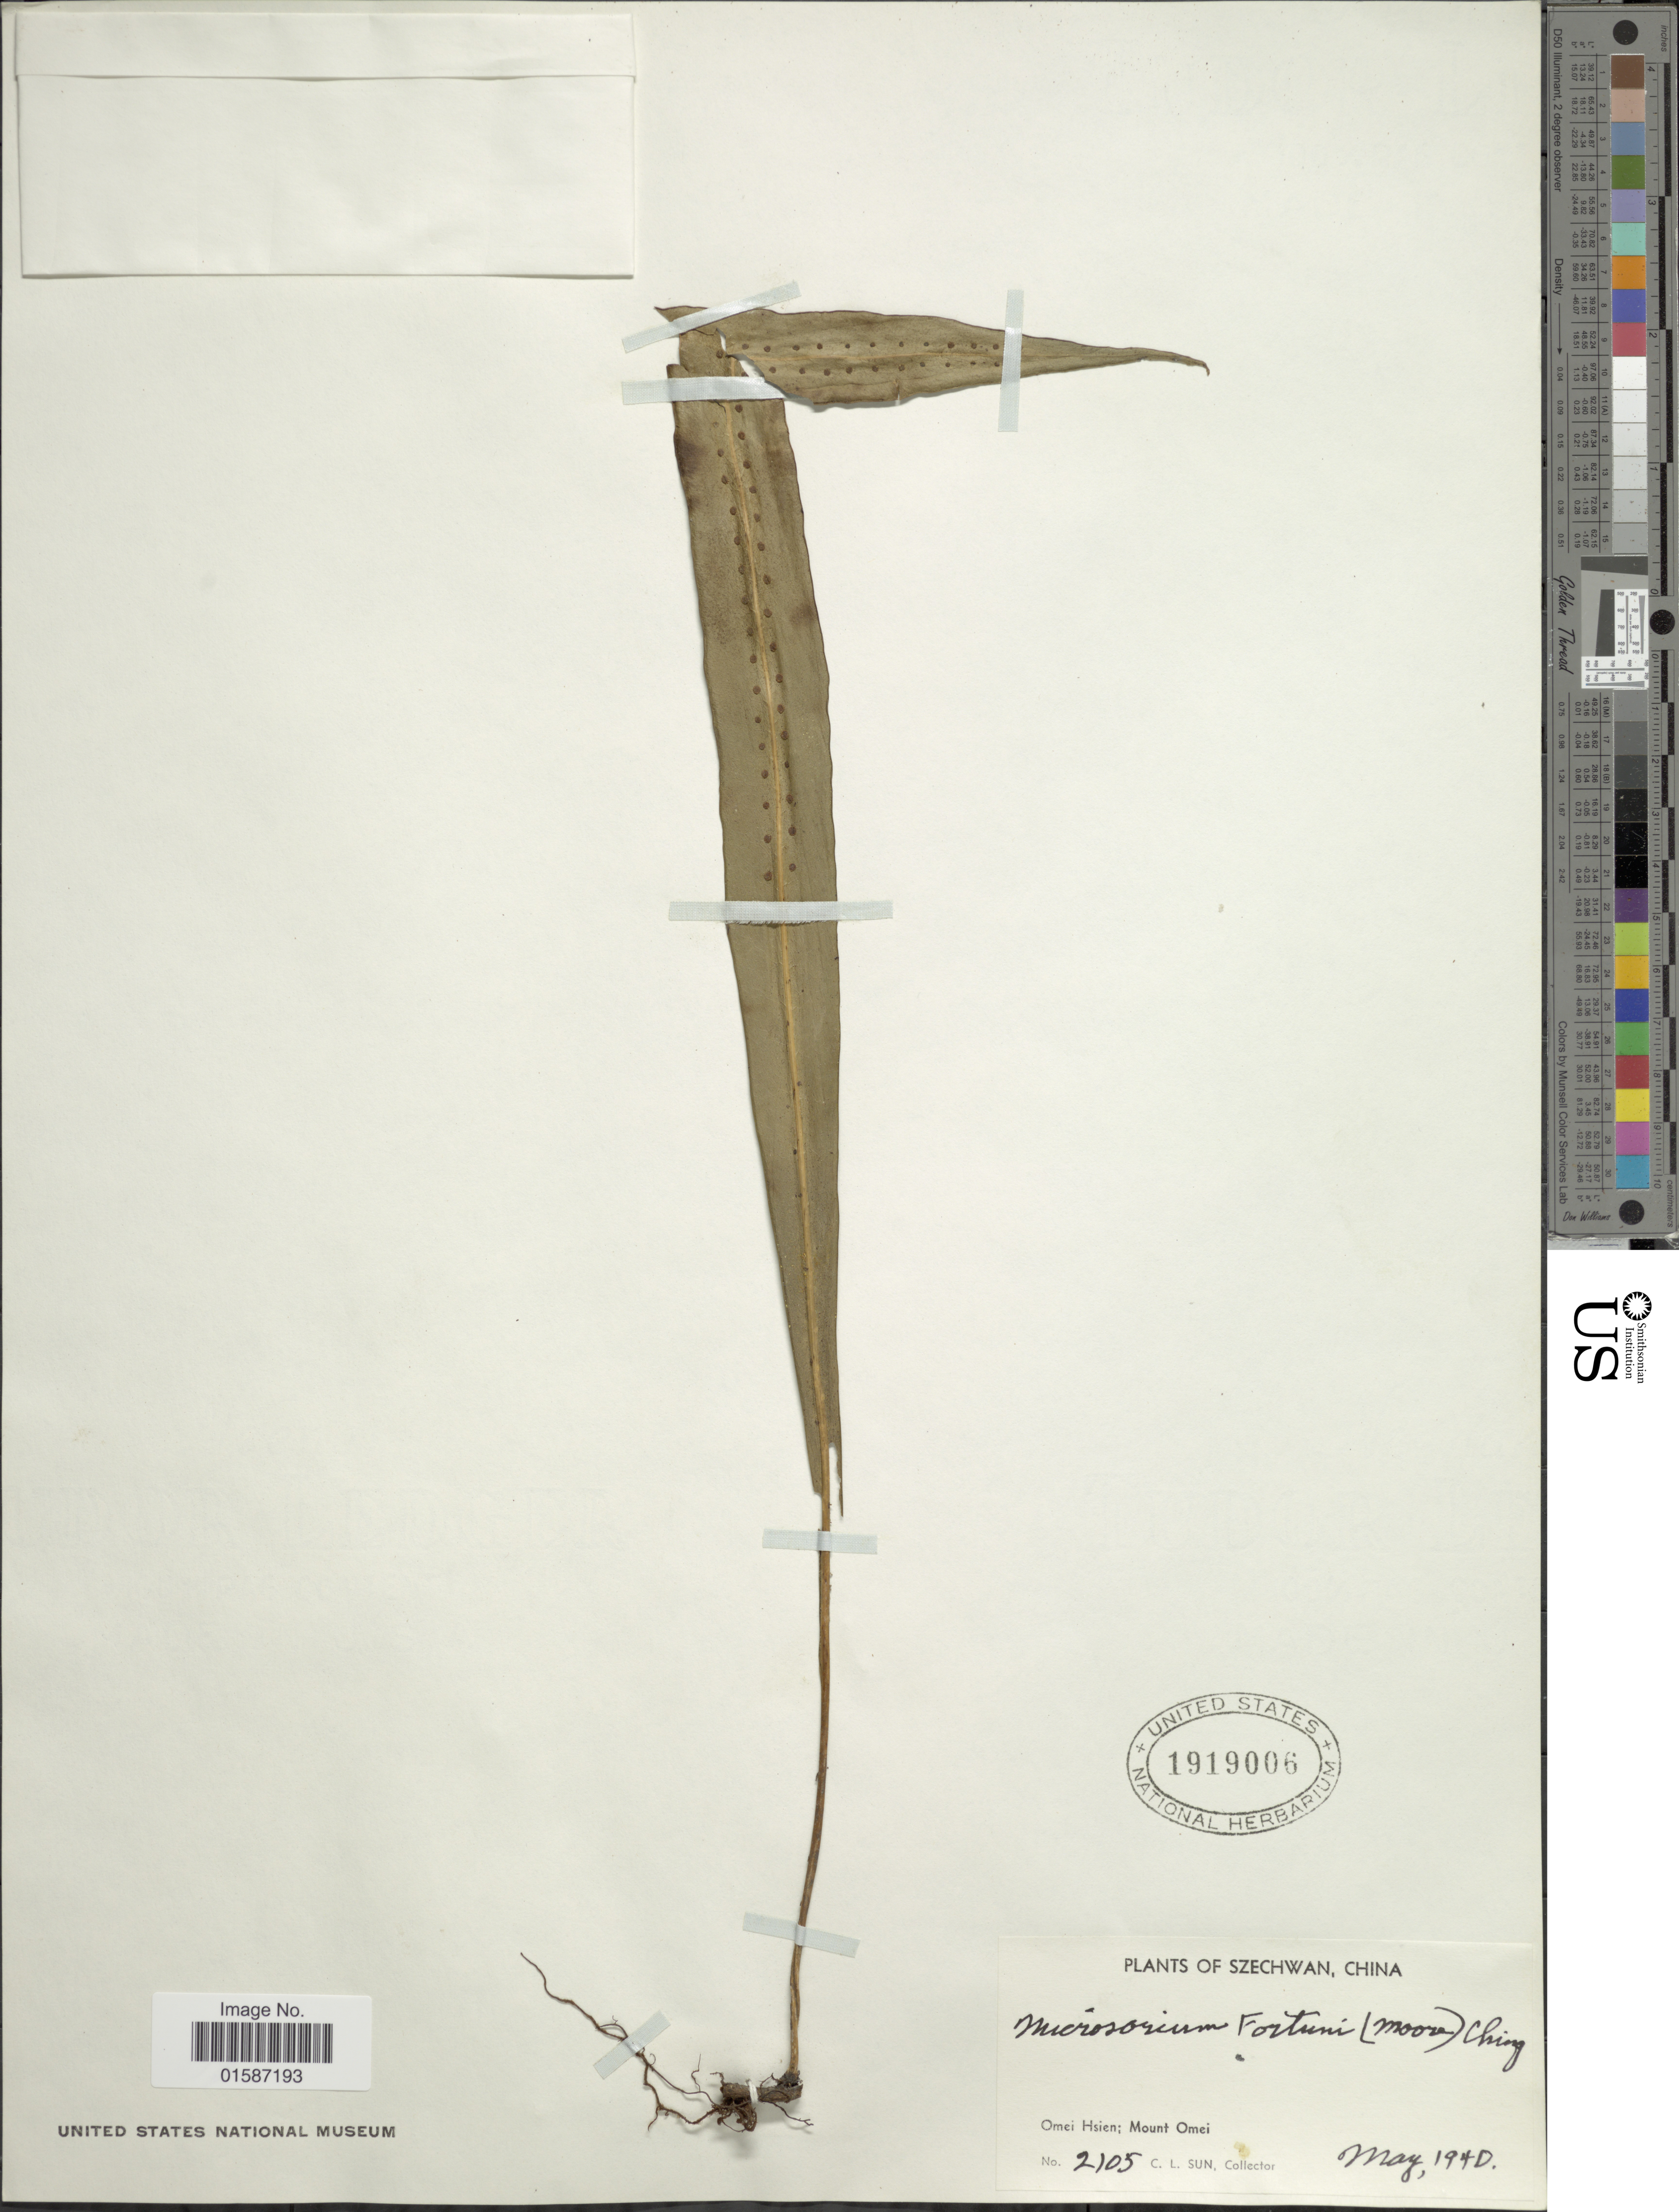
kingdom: Plantae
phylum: Tracheophyta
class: Polypodiopsida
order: Polypodiales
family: Polypodiaceae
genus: Neolepisorus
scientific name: Neolepisorus fortunei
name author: (T. Moore) Li S. Wang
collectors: C. Sun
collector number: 2105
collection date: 1940-05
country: China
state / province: Sichuan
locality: Szechwan, Omei Hsien; Mount Omei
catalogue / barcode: US 1919006